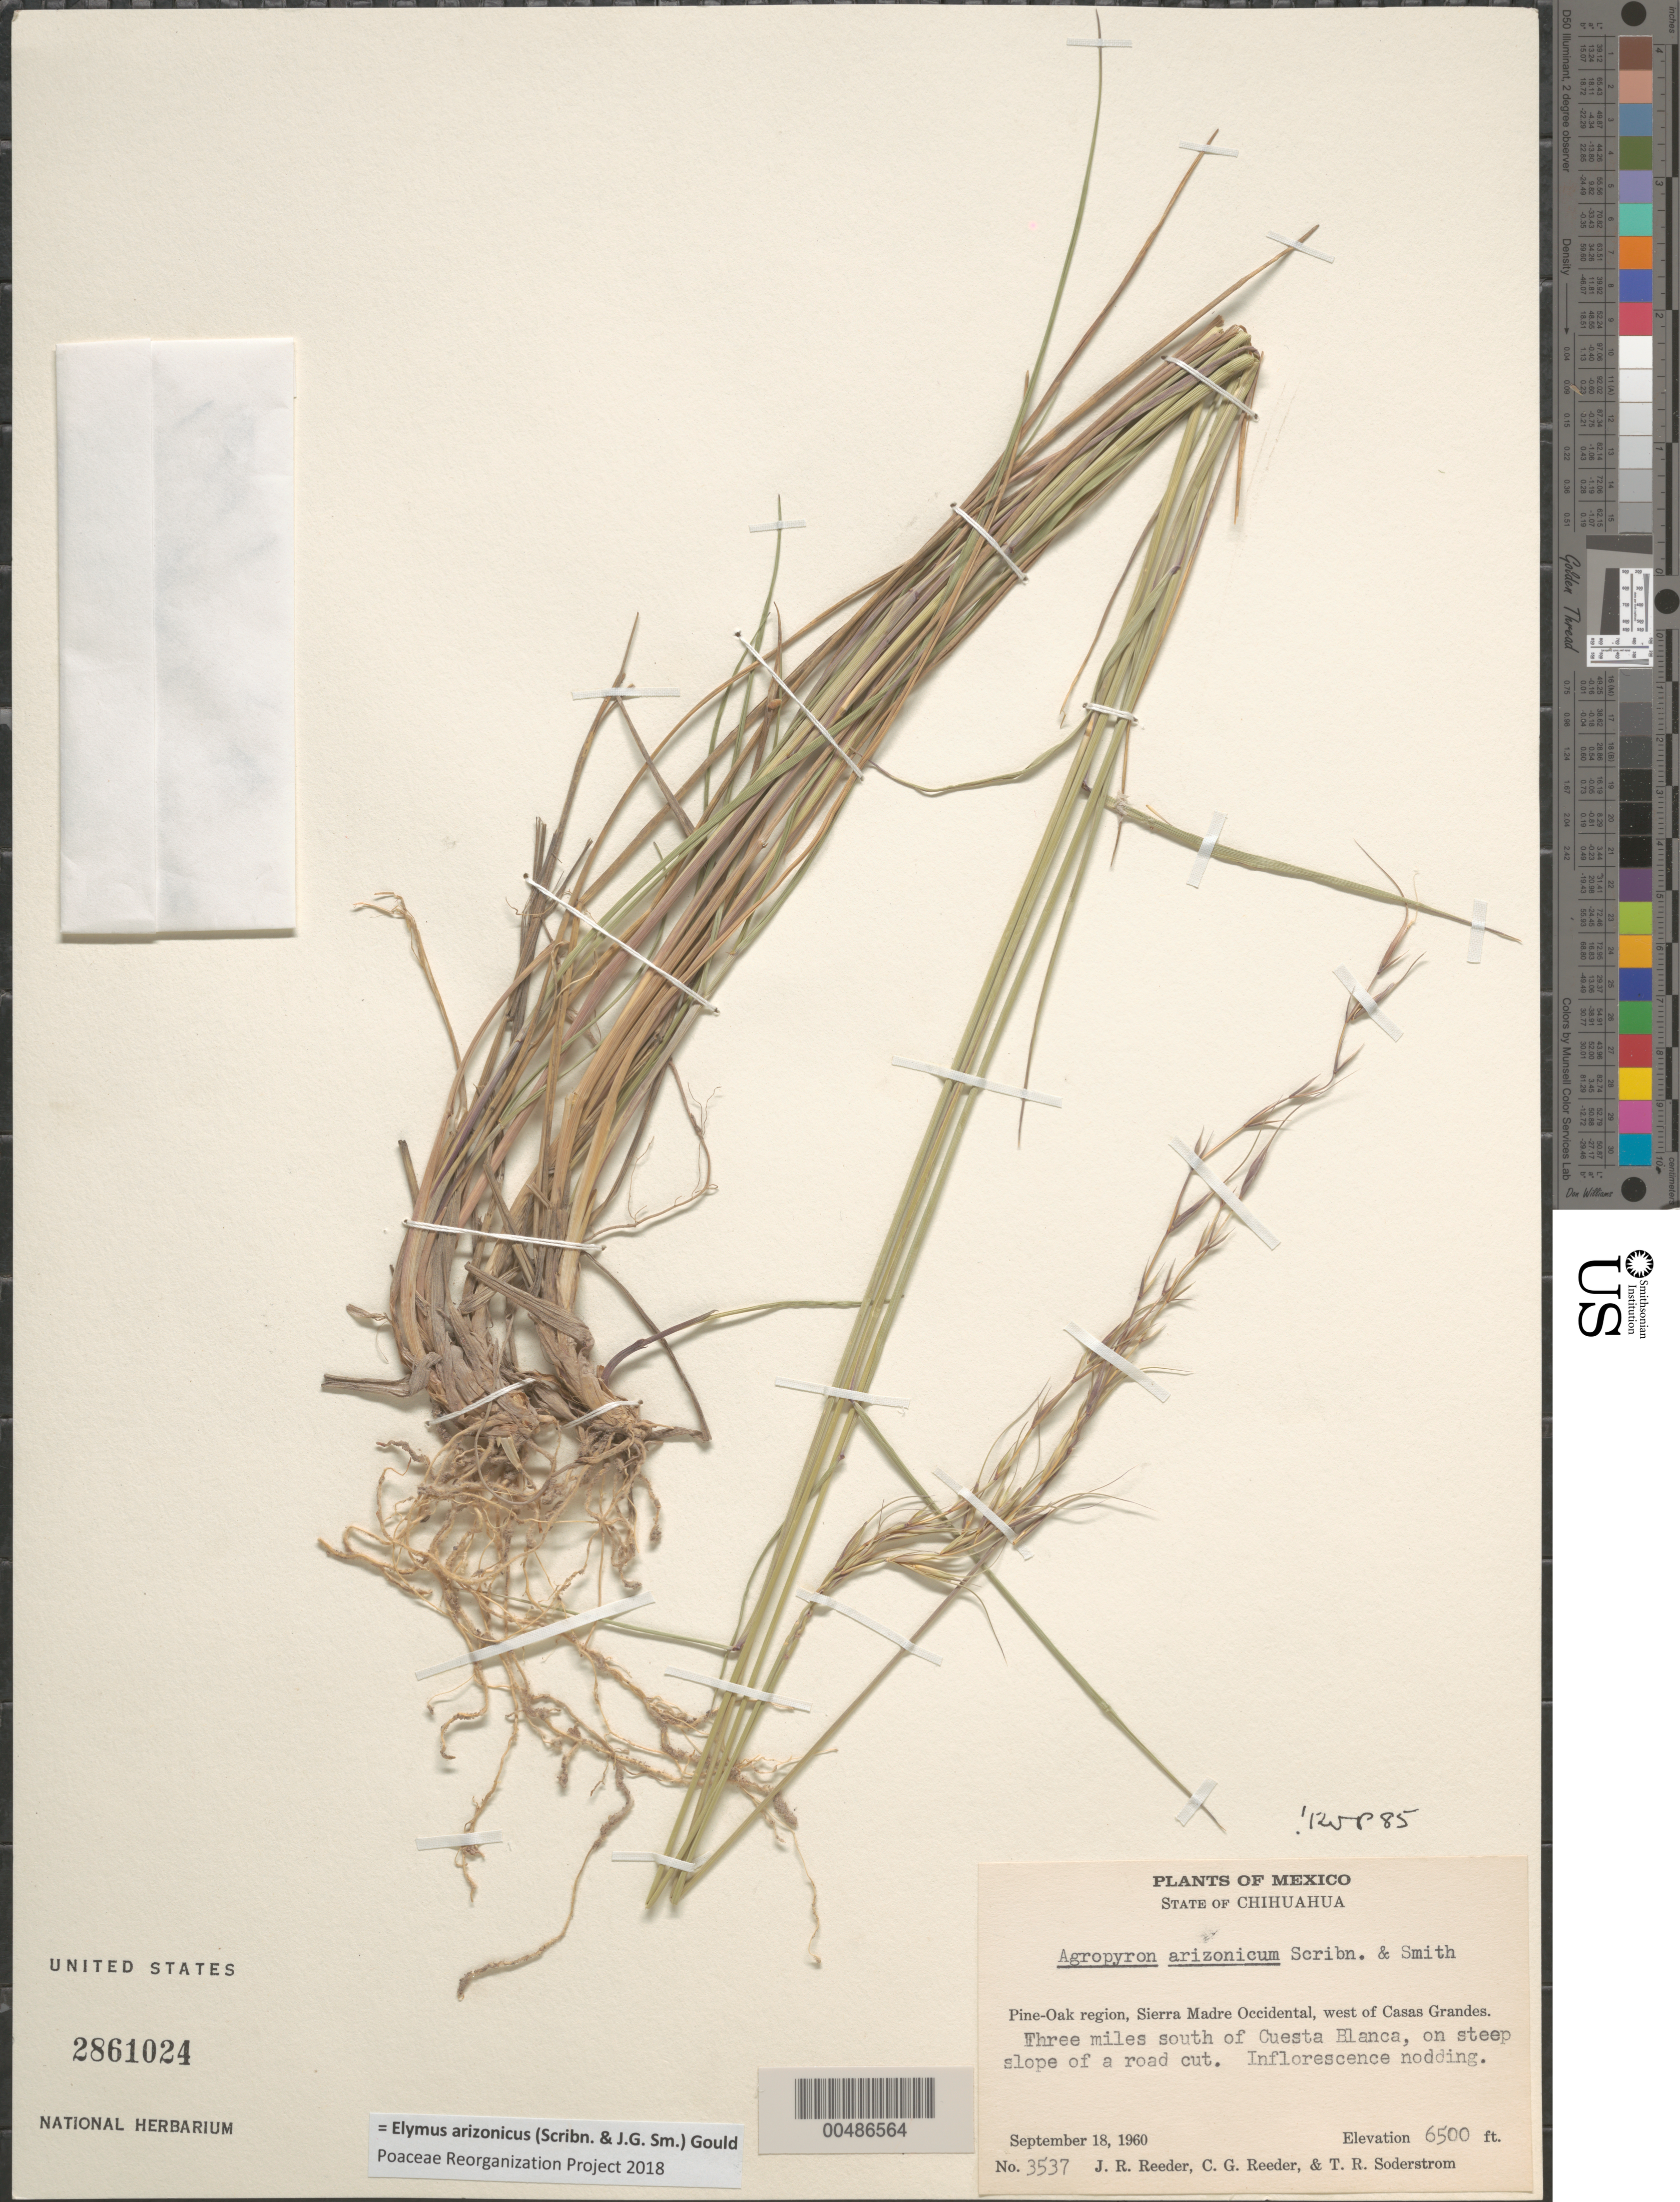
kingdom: Plantae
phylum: Tracheophyta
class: Liliopsida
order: Poales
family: Poaceae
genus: Elymus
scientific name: Elymus arizonicus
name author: (Scribn. & J.G. Sm.) Gould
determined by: Poaceae Reorganization Project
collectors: J. R. Reeder, C. G. Reeder & T. R. Soderstrom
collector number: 3537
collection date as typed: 18 Sep 1960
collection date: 1960-09-18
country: Mexico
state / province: Chihuahua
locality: Pine-Oak region, Sierra Madre Occidental, W of Casas Grandes. 3 mi S of Cuesta Blanca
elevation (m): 1981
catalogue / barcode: US 2861024